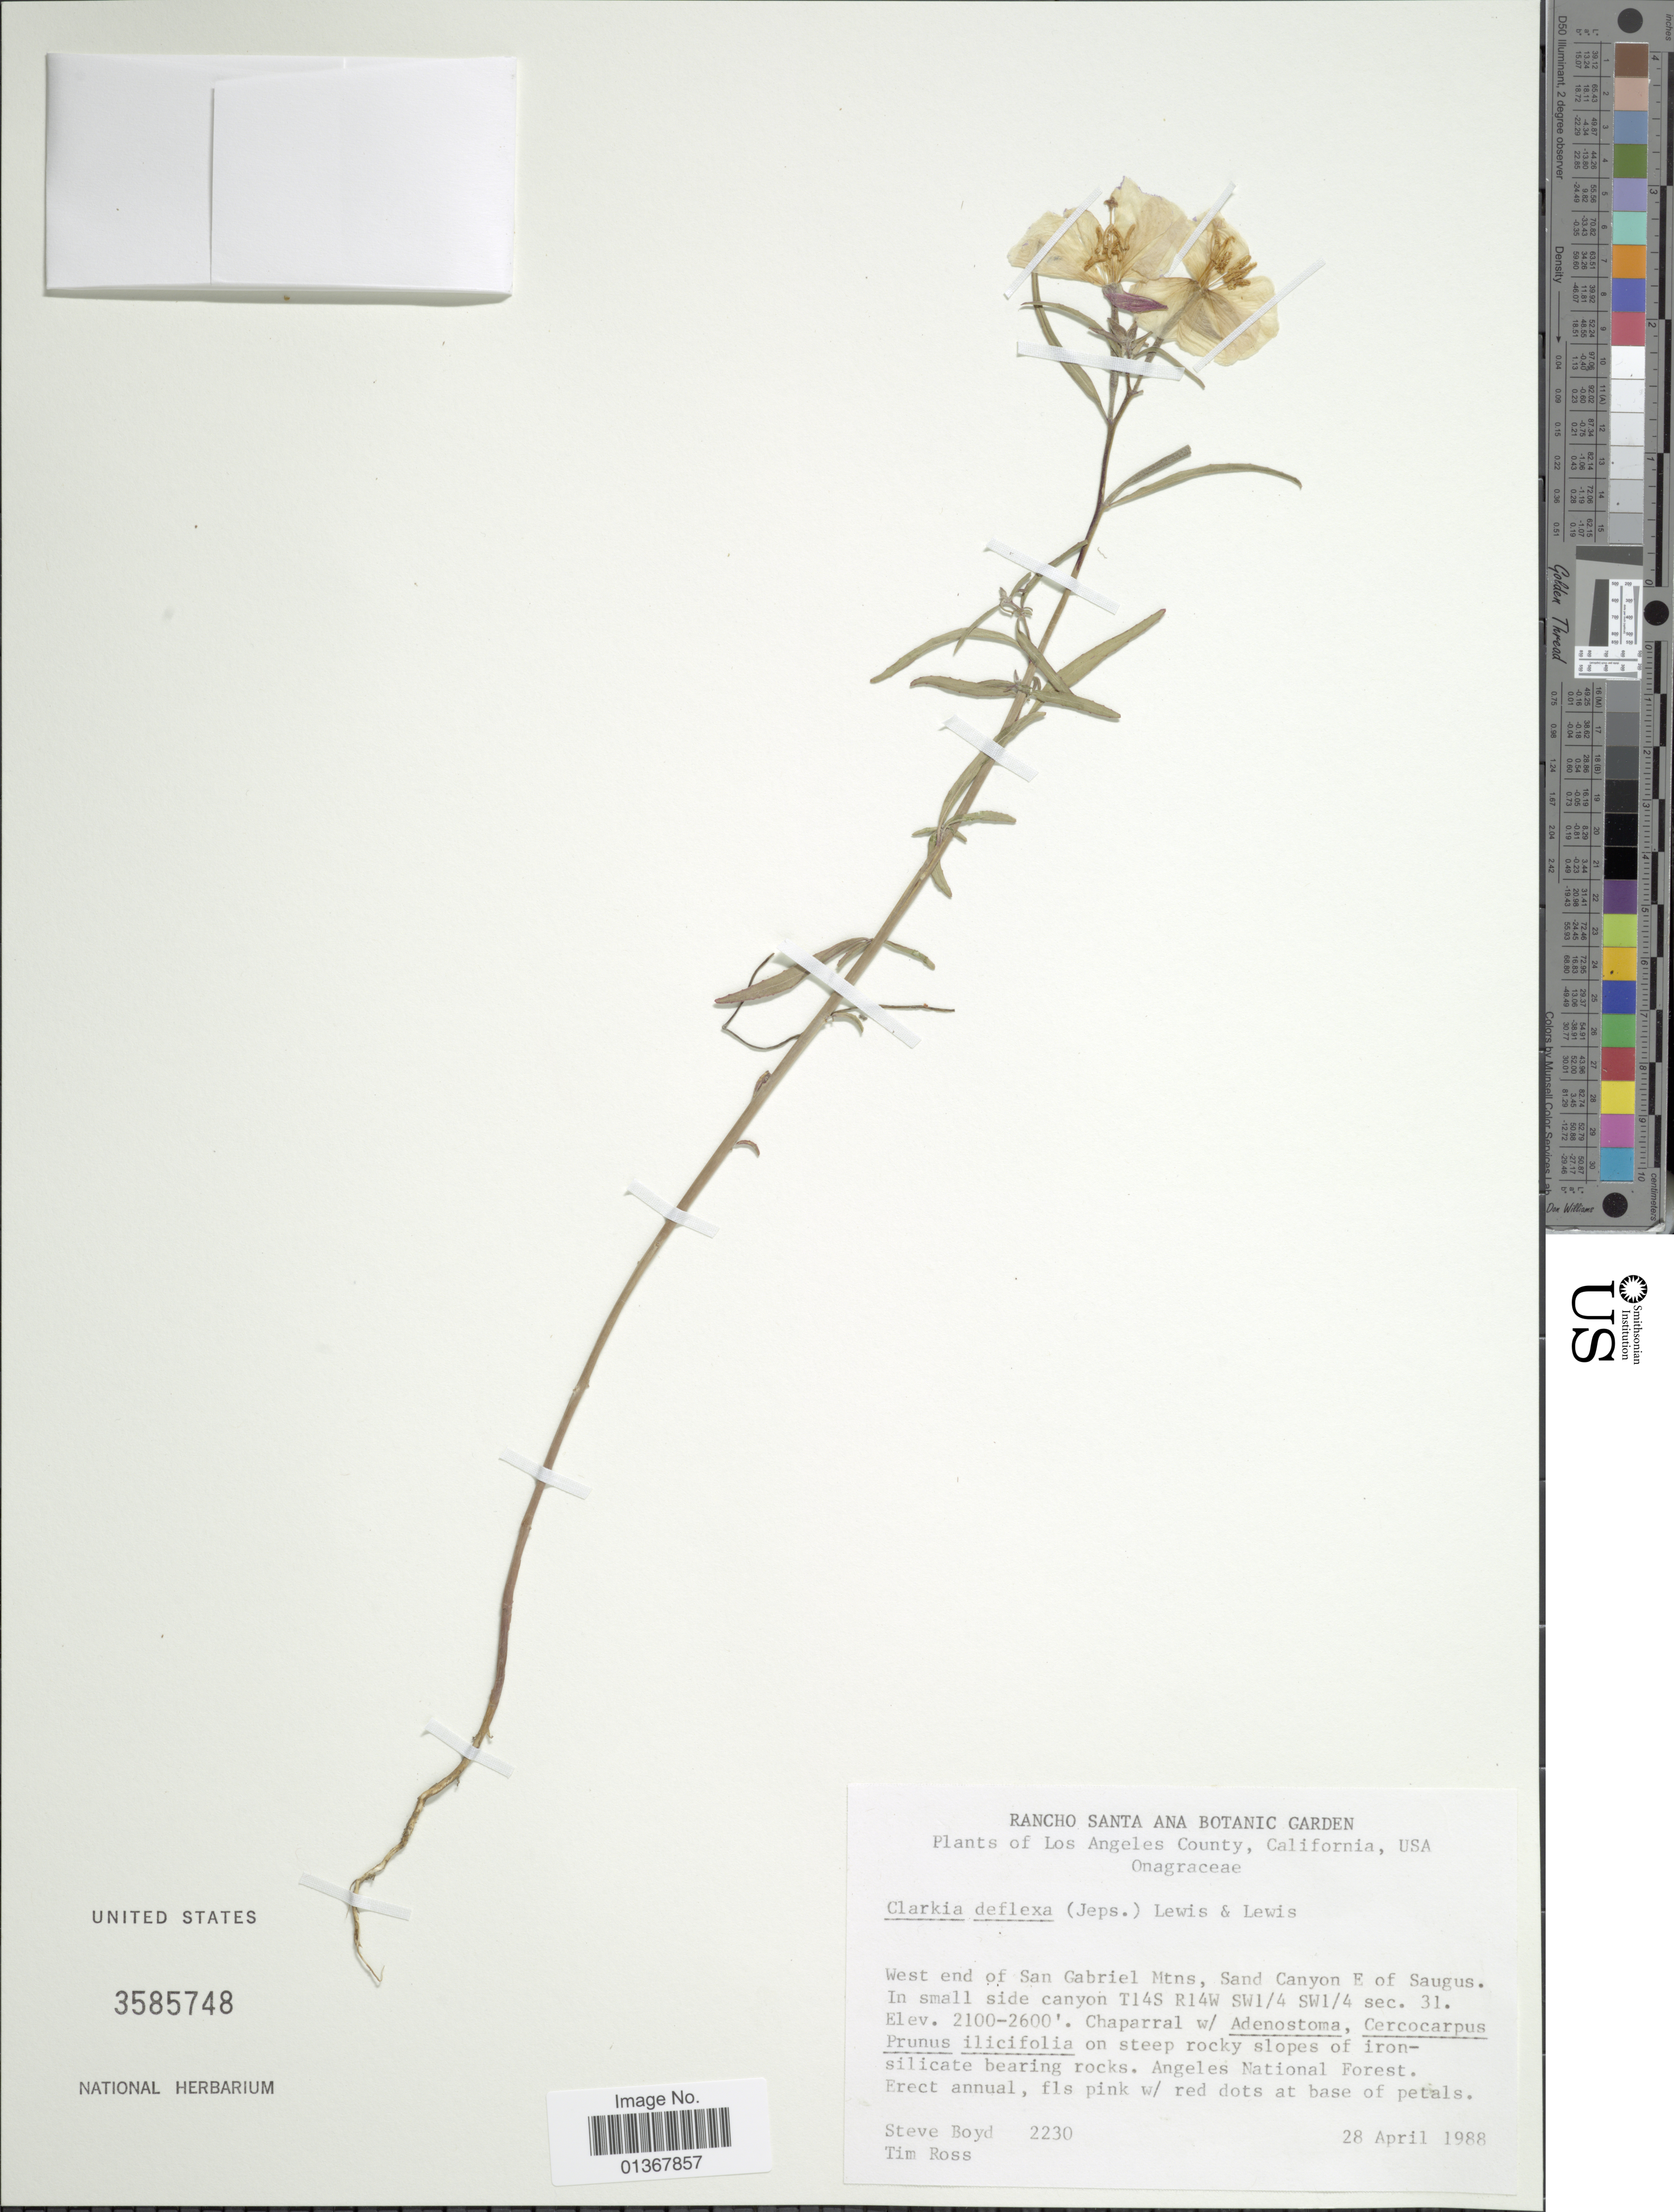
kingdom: Plantae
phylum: Tracheophyta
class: Magnoliopsida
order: Myrtales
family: Onagraceae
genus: Clarkia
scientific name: Clarkia bottae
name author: (Spach) F. H. Lewis & M.E. Lewis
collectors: S. Boyd & T. Ross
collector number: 2230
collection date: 1988-04-28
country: United States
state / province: California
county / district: Los Angeles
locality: Los Angeles. West end of San Gabriel Mtns, Sand Canyon E of Saugus. In small side canyon T14S R14W SW1/4 SW1/4 sec. 31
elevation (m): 640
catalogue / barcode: US 3585748